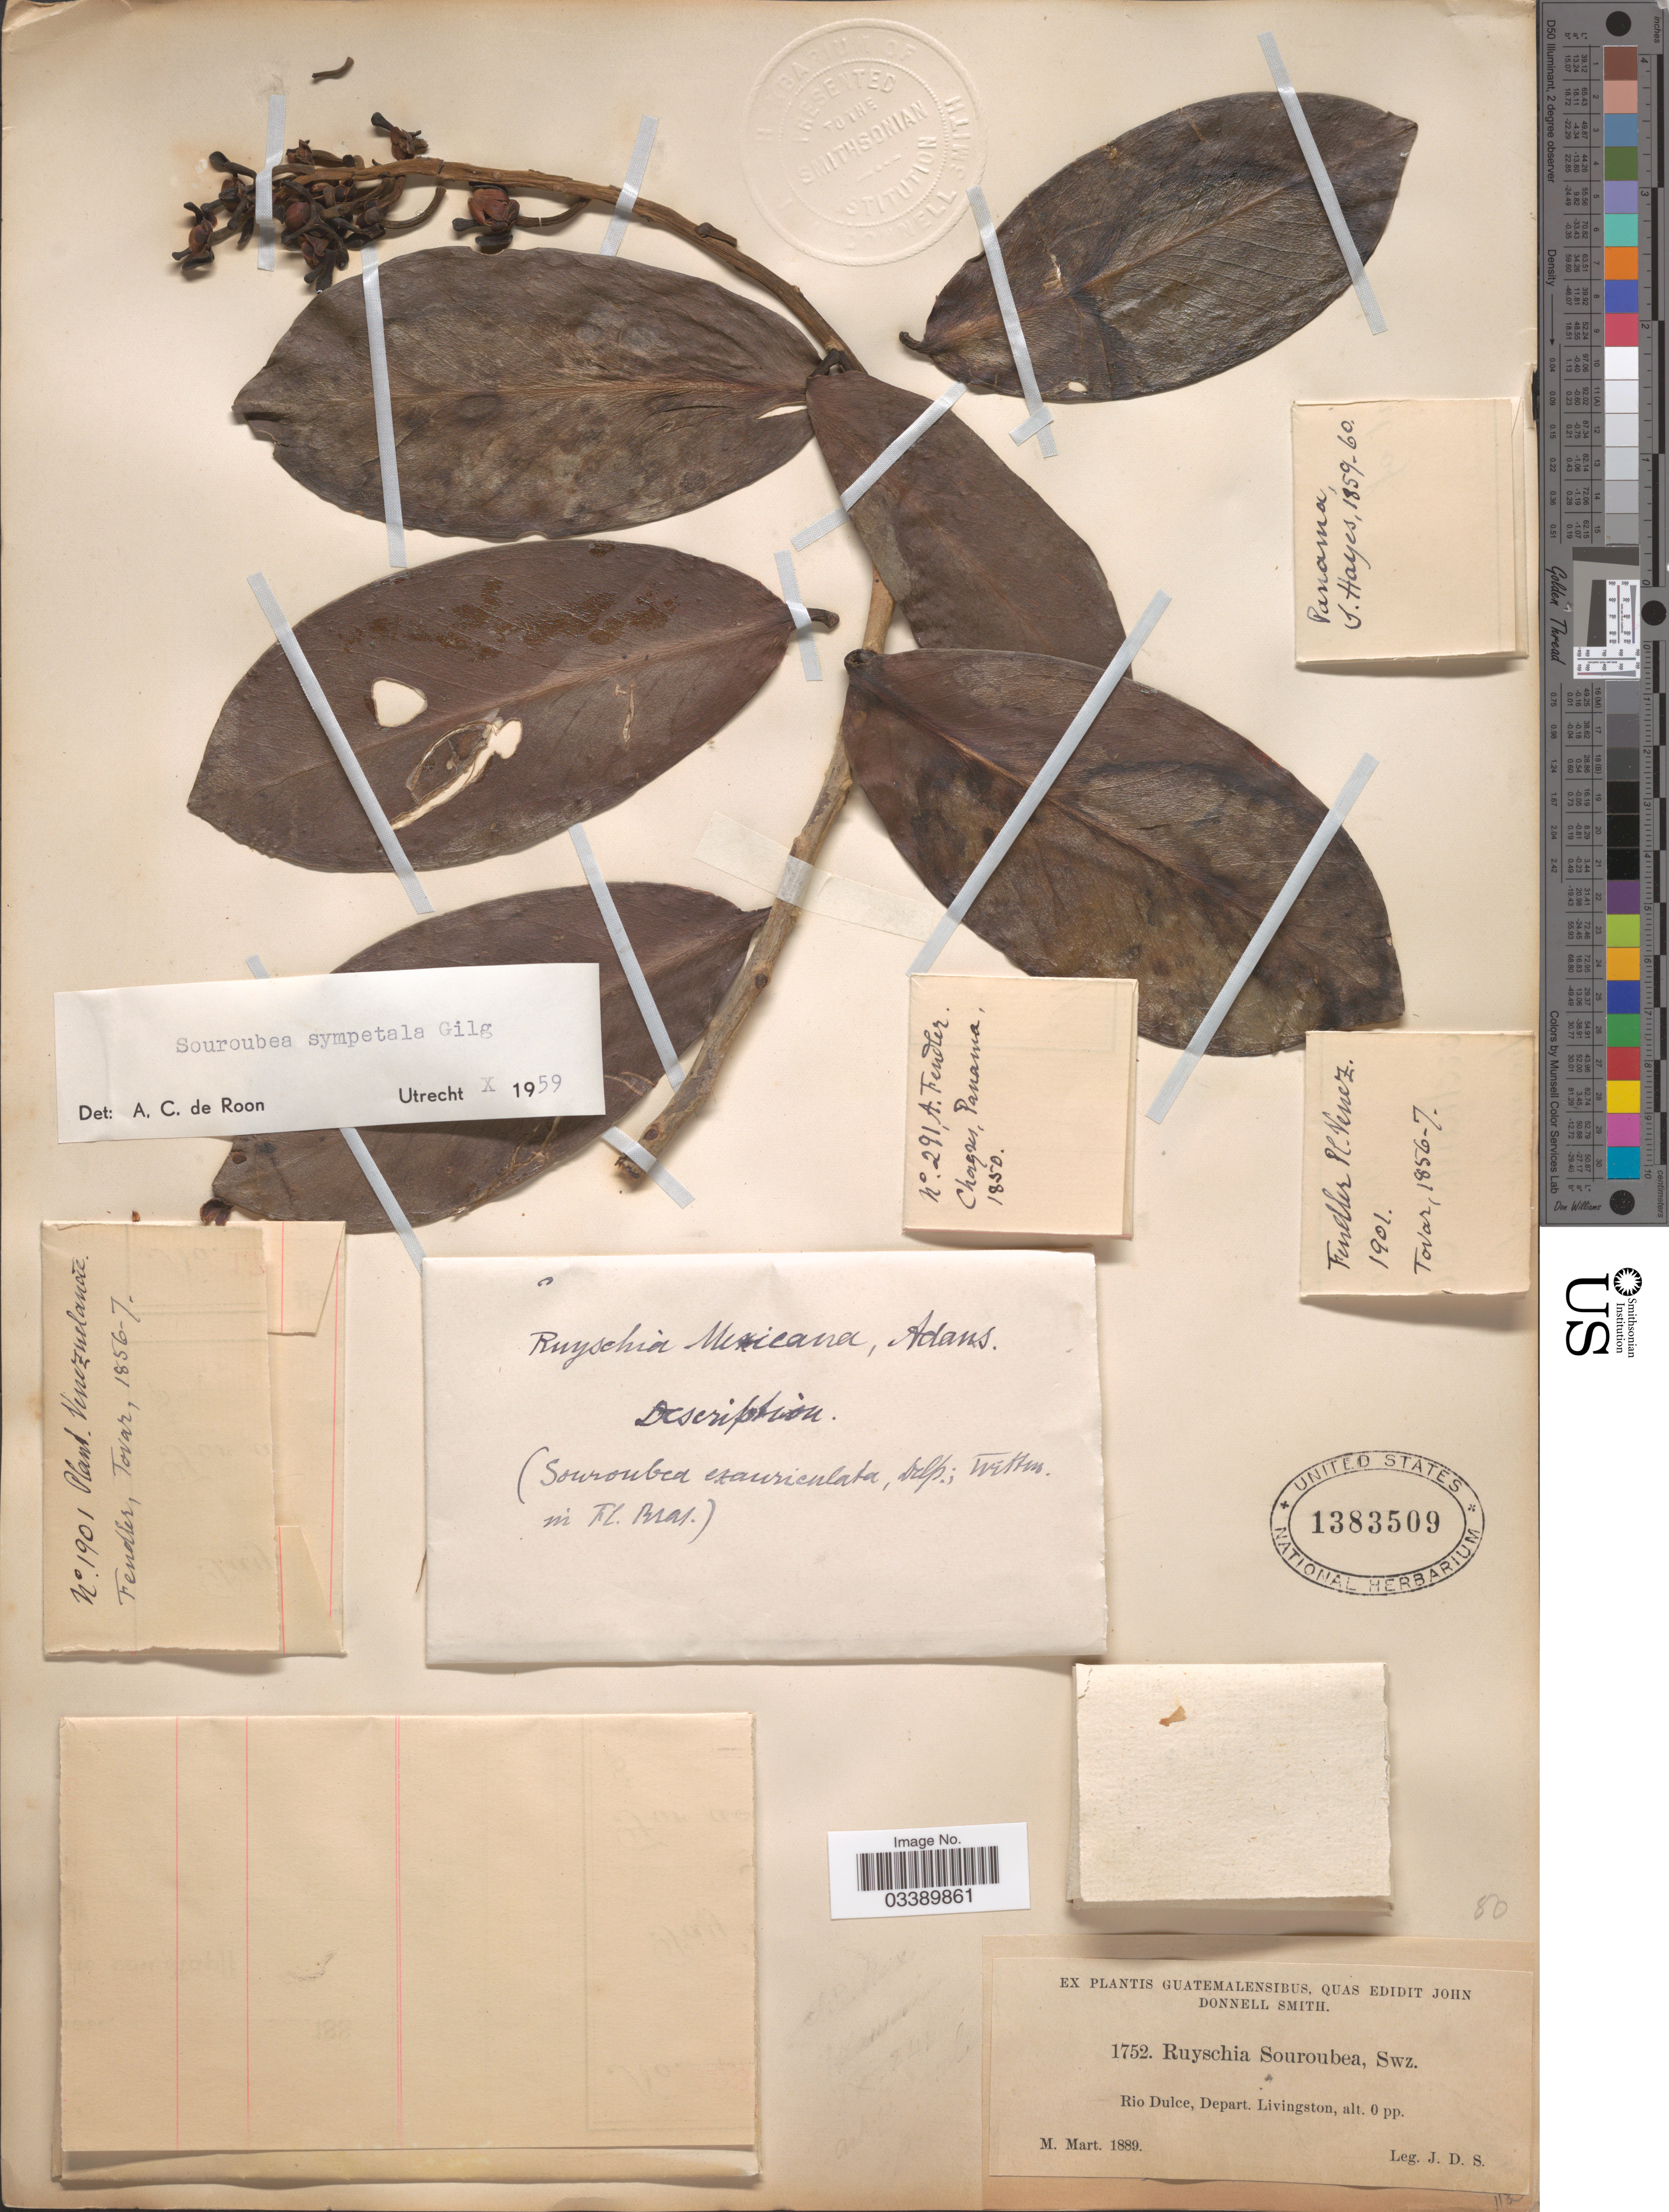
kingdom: Plantae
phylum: Tracheophyta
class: Magnoliopsida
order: Ericales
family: Marcgraviaceae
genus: Souroubea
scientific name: Souroubea sympetala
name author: Gilg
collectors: I. I. Hayes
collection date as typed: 1860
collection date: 1859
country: Panama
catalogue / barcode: US 1383509-4